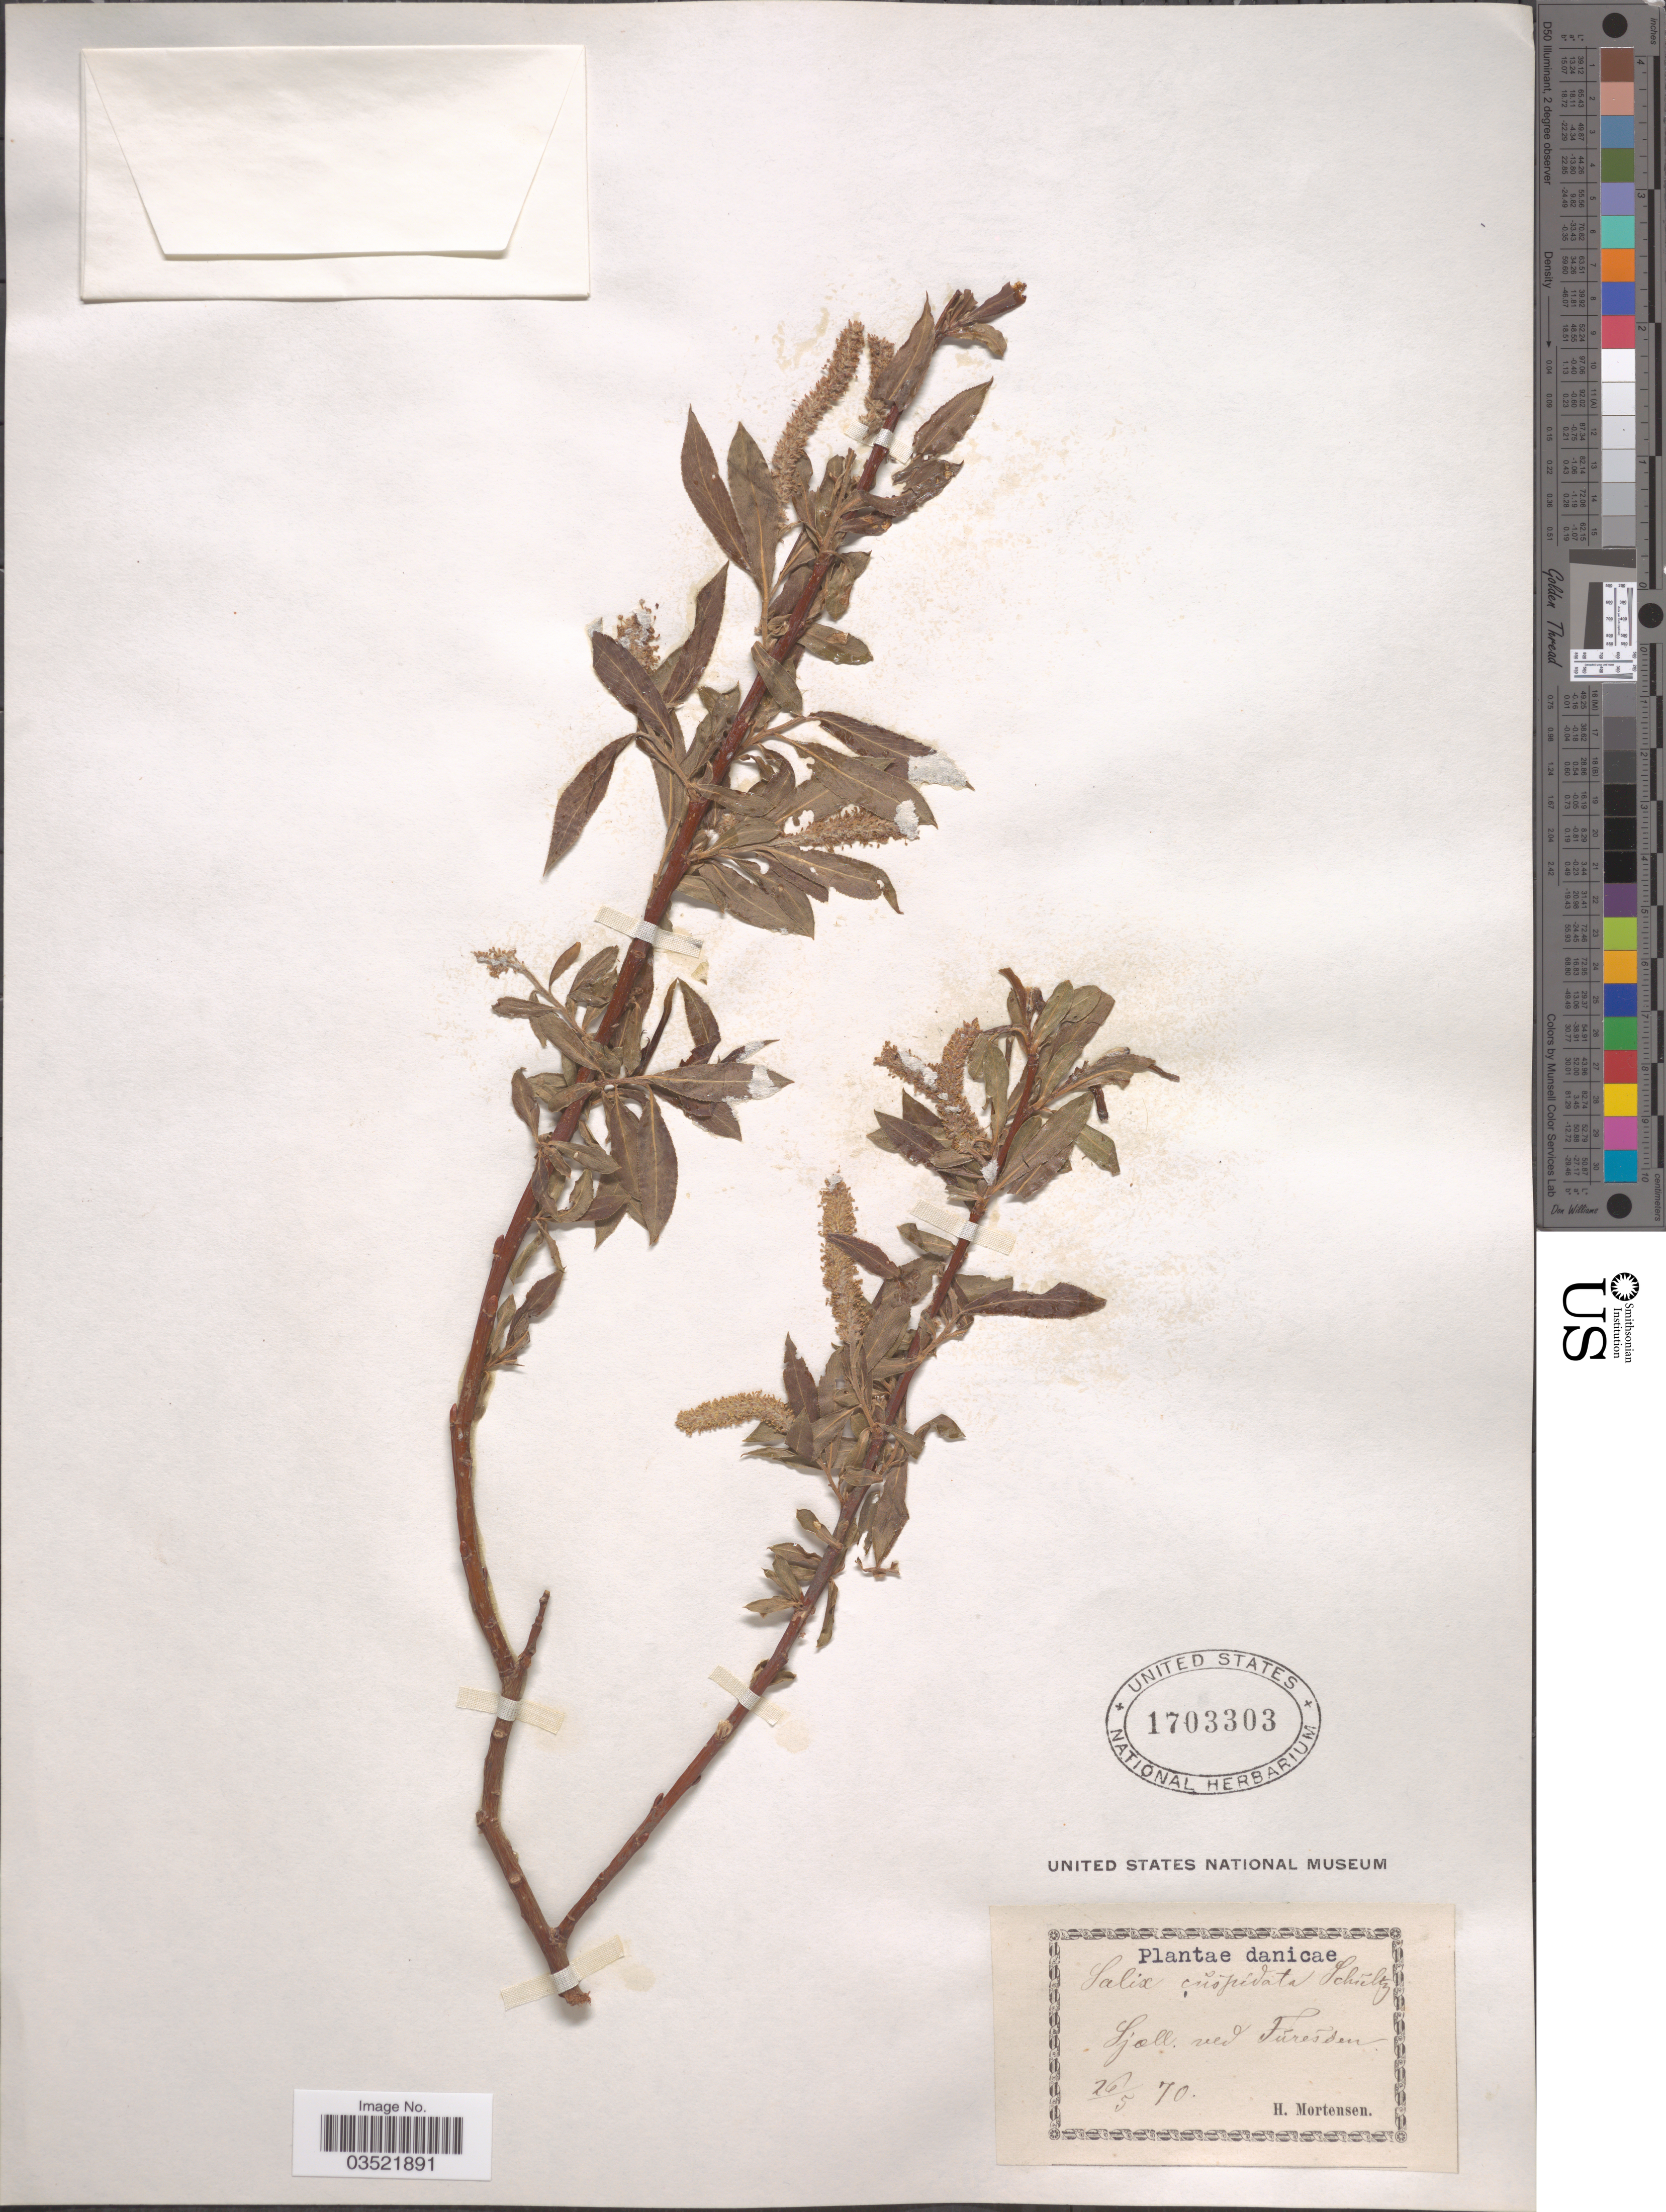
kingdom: Plantae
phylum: Tracheophyta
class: Magnoliopsida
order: Malpighiales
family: Salicaceae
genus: Salix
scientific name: Salix cuspidata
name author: D. Don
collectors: H. Mortensen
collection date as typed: Transcribed d/m/y: 26/5/70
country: Denmark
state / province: Sjæland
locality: Danicae. Sjæll. ved Fúresden.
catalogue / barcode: US 1703303